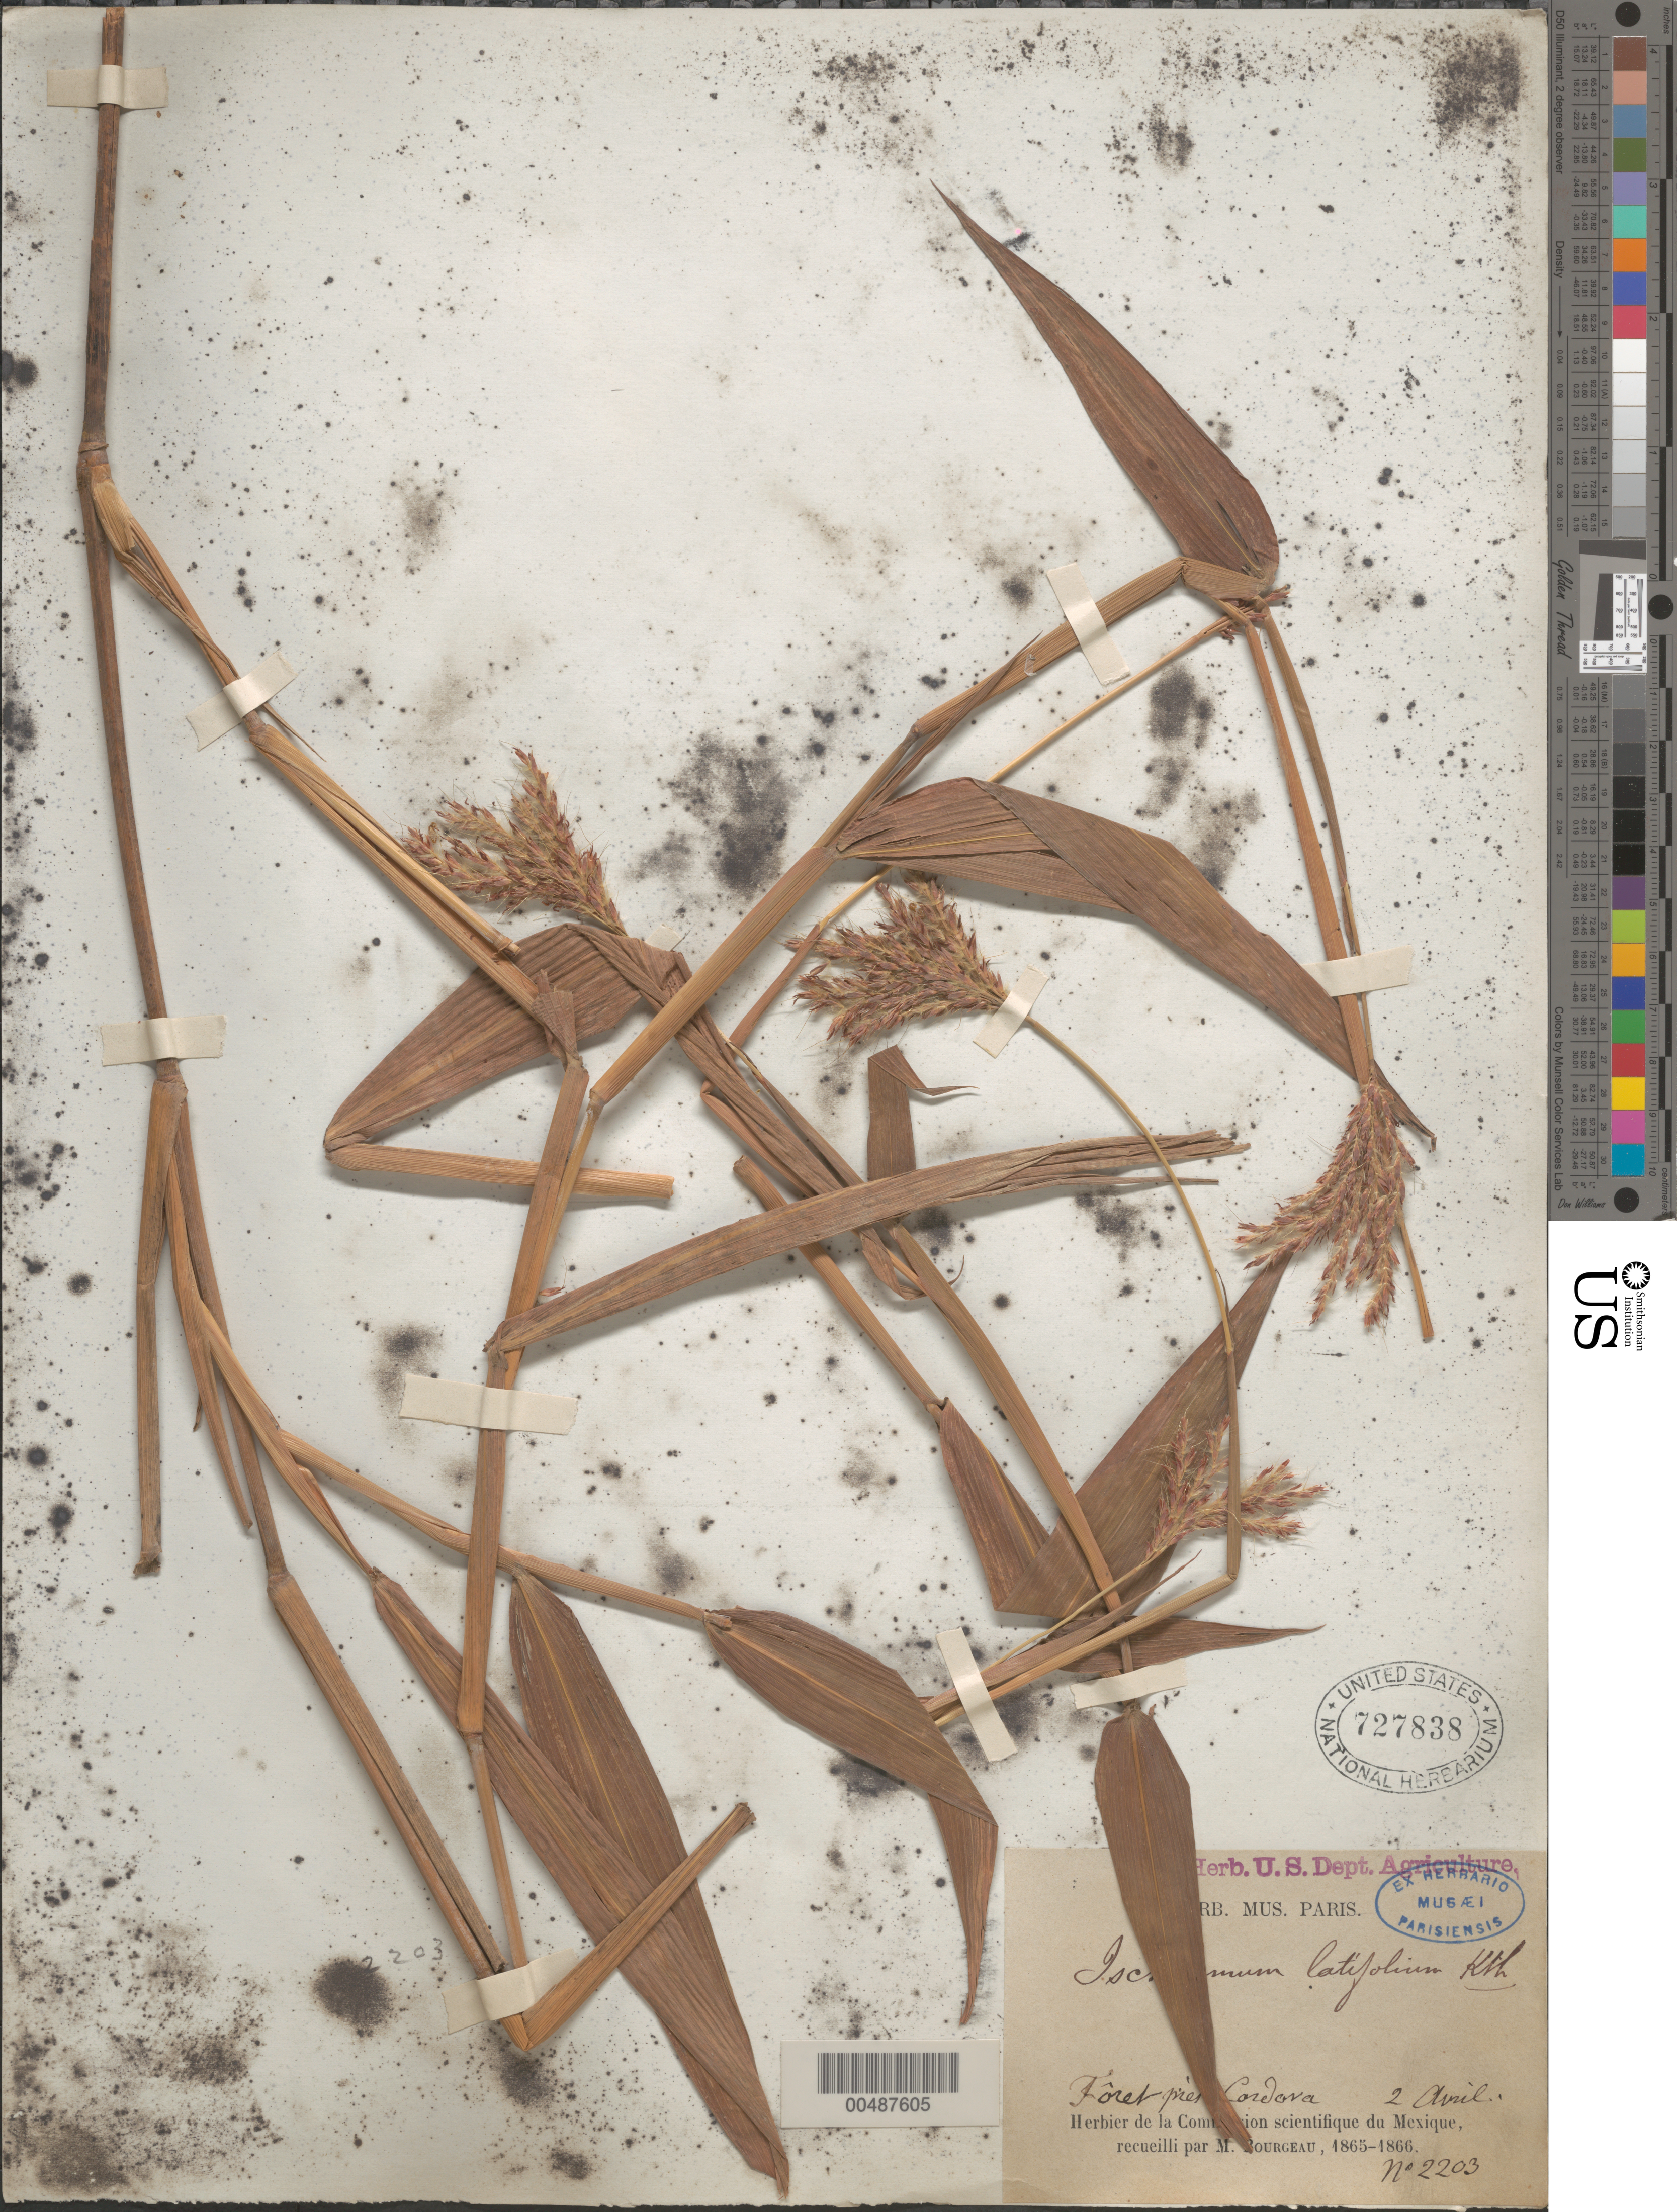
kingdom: Plantae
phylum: Tracheophyta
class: Liliopsida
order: Poales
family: Poaceae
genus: Ischaemum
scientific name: Ischaemum latifolium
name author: (Spreng.) Kunth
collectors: E. Bourgeau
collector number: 2203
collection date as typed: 2 Apr 1865 or 2 Apr 1866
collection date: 1865-04-02 or 1866-04-02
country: Mexico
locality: F“ret prŠs Cordova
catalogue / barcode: US 727838